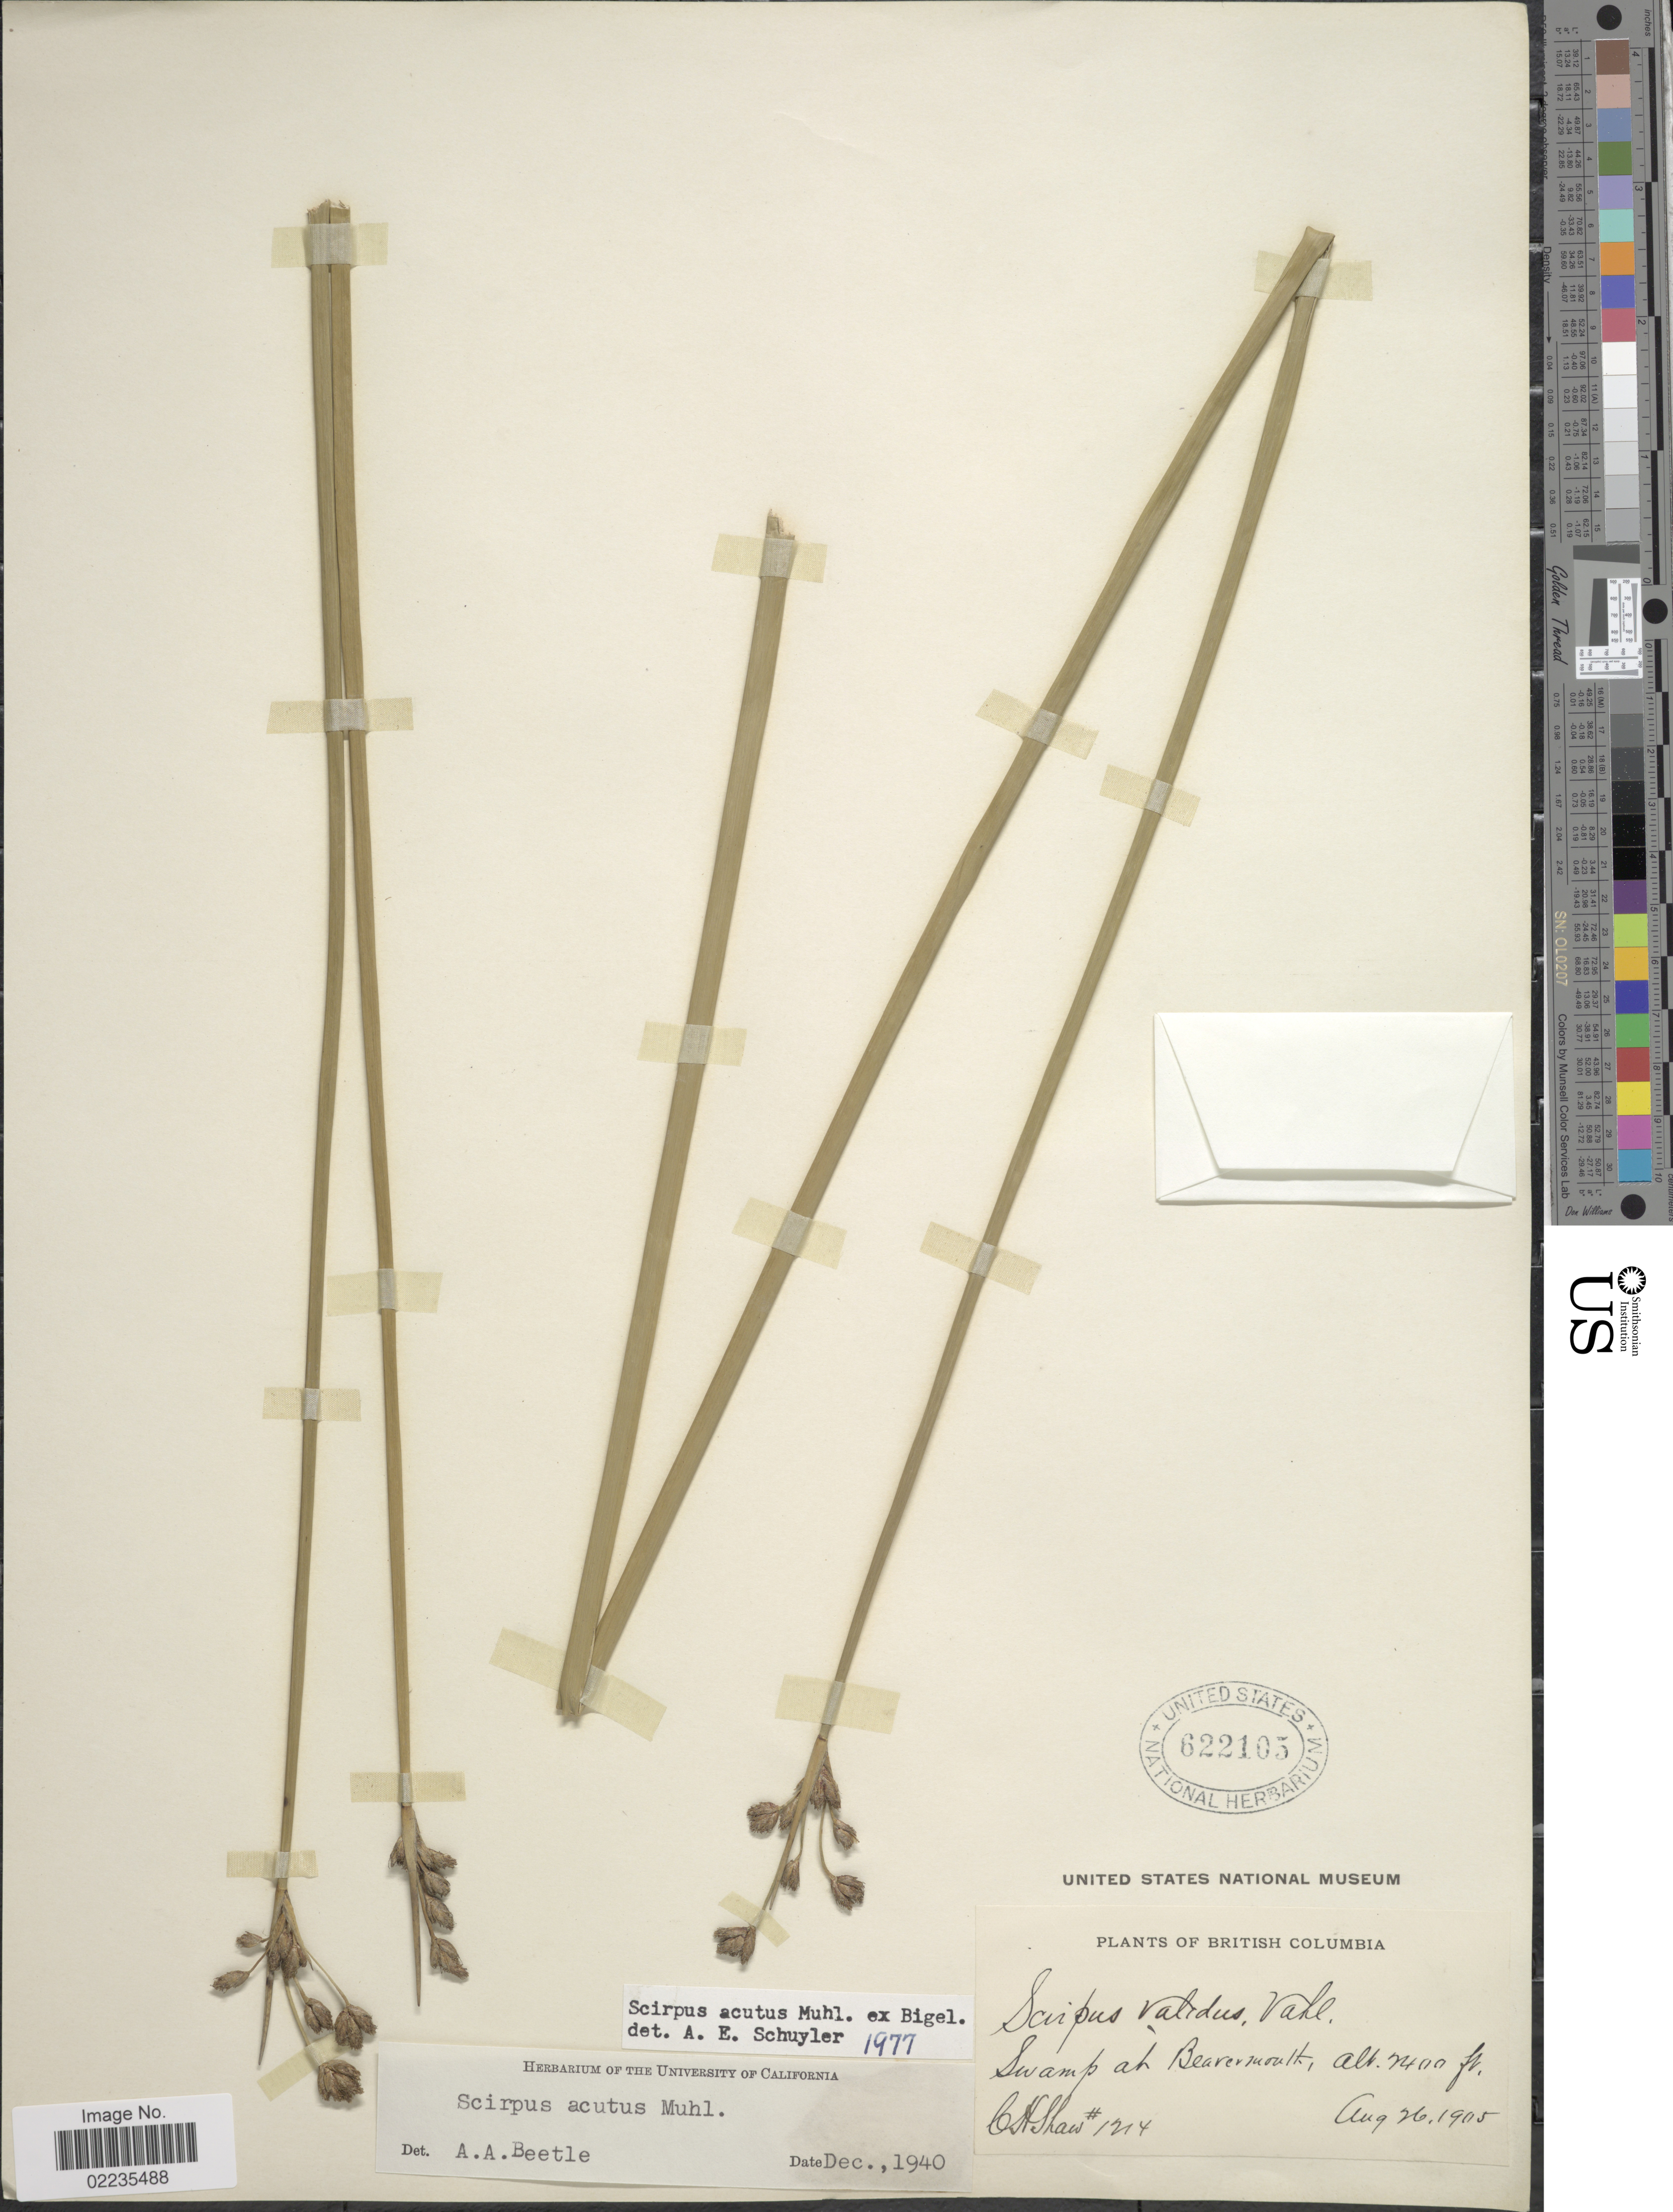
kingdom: Plantae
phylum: Tracheophyta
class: Liliopsida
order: Poales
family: Cyperaceae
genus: Schoenoplectus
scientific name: Schoenoplectus acutus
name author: (Muhl. ex Bigelow) Á. Löve & D. Löve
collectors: C. H. Shaw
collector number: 1214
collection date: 1905-08-26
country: Canada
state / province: British Columbia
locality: Swamp at Beavermouth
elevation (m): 732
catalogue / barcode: US 622105